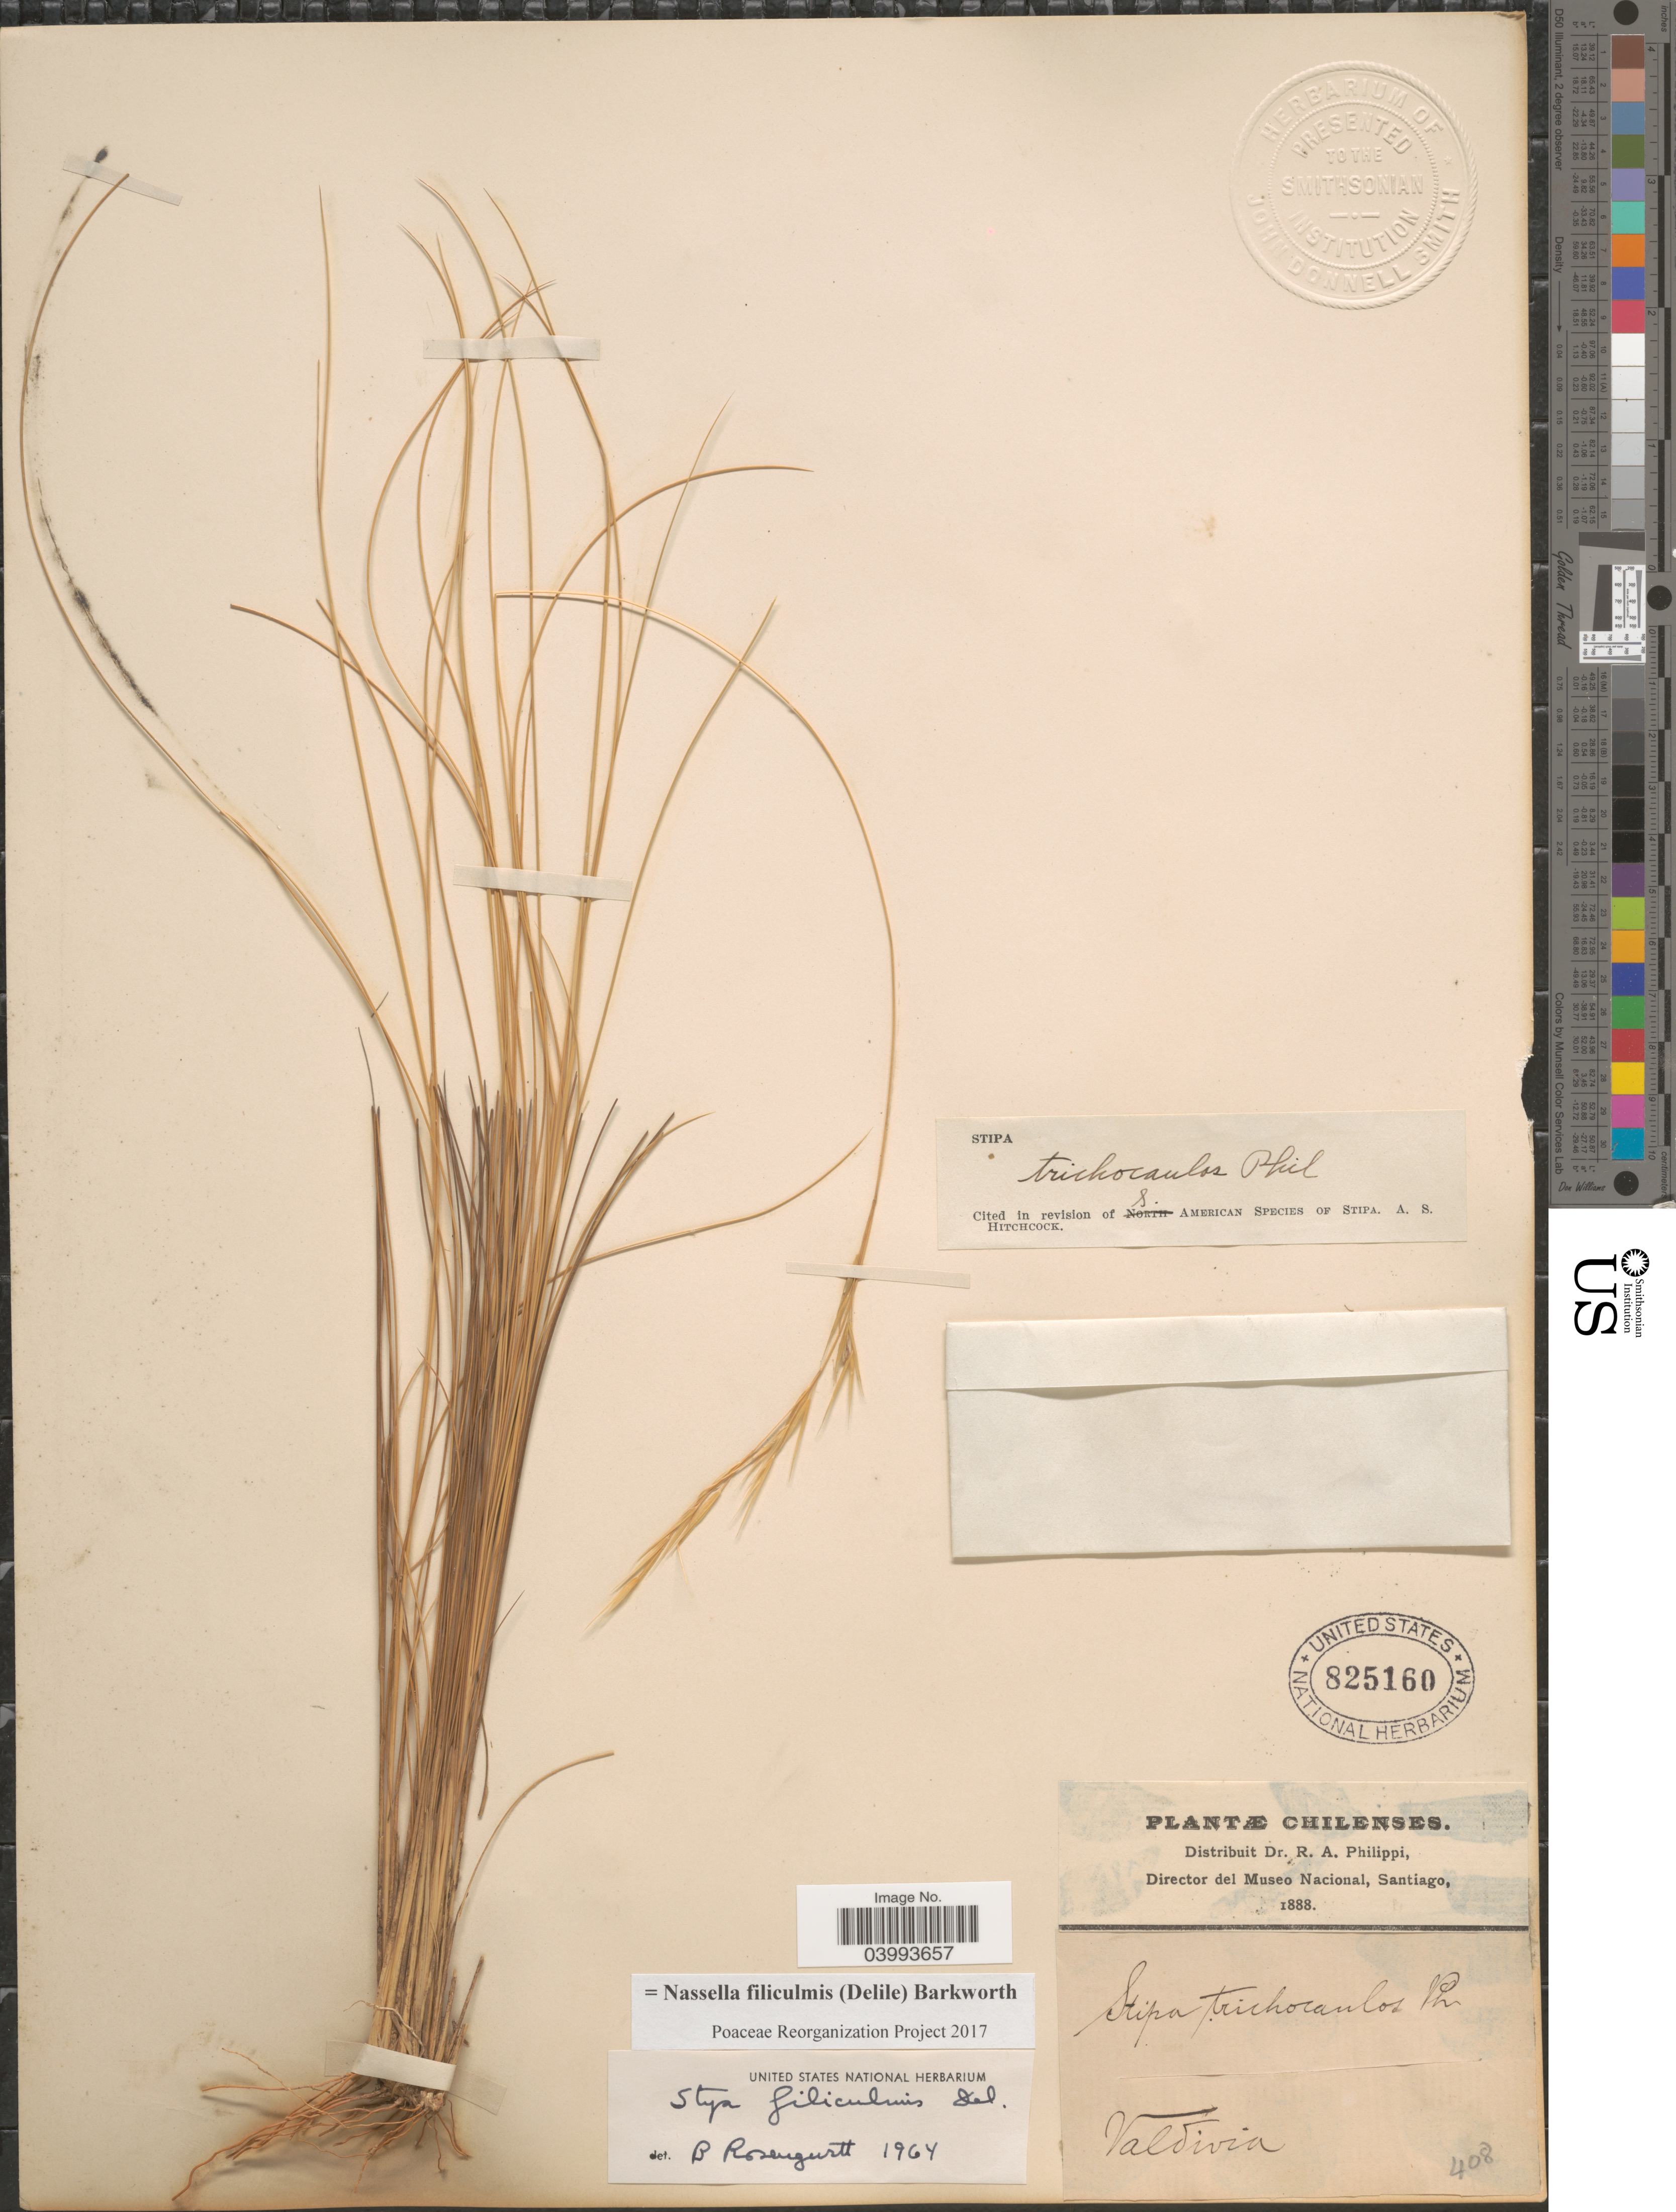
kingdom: Plantae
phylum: Tracheophyta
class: Liliopsida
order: Poales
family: Poaceae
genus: Nassella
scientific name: Nassella filiculmis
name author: (Delile) Barkworth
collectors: ex. herb. R.A. Philippi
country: Chile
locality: Valdivia.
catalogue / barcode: US 825160